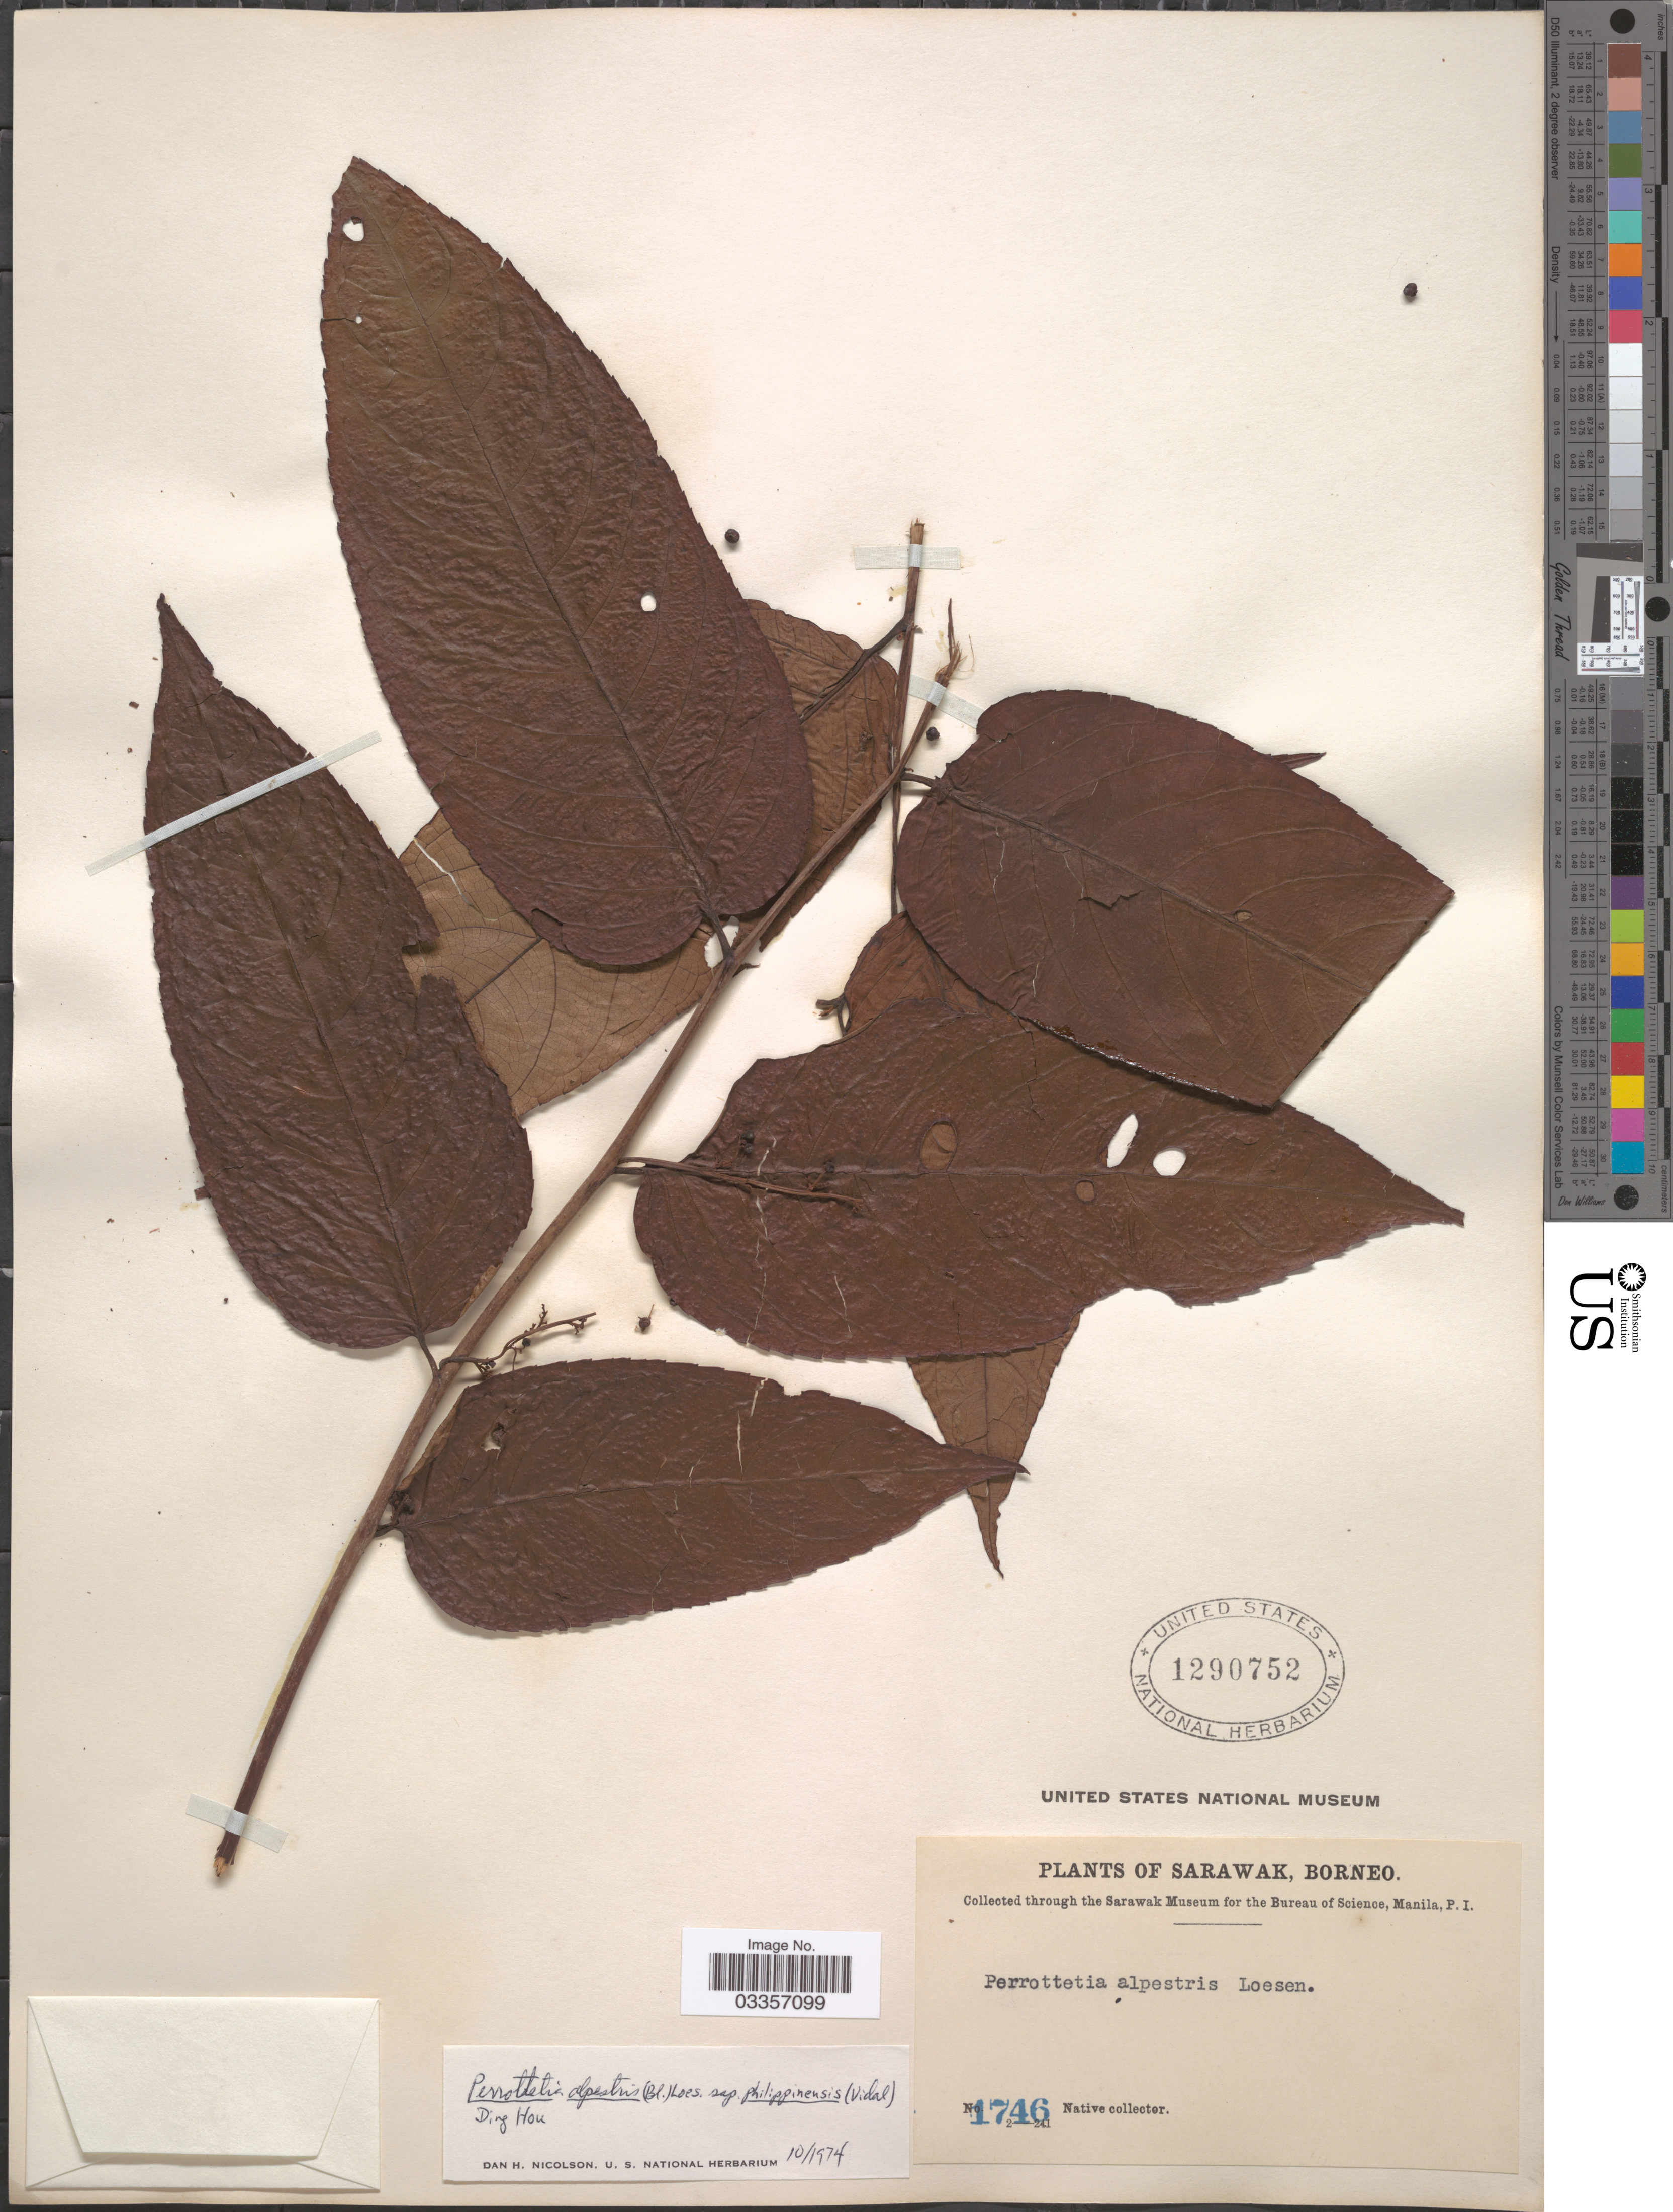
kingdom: Plantae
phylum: Tracheophyta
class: Magnoliopsida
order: Huerteales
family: Dipentodontaceae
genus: Perrottetia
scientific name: Perrottetia alpestris subsp. philippinensis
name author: (S. Vidal) Ding Hou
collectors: Native collector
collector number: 1746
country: Malaysia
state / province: Sarawak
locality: Borneo.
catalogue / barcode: US 1290752